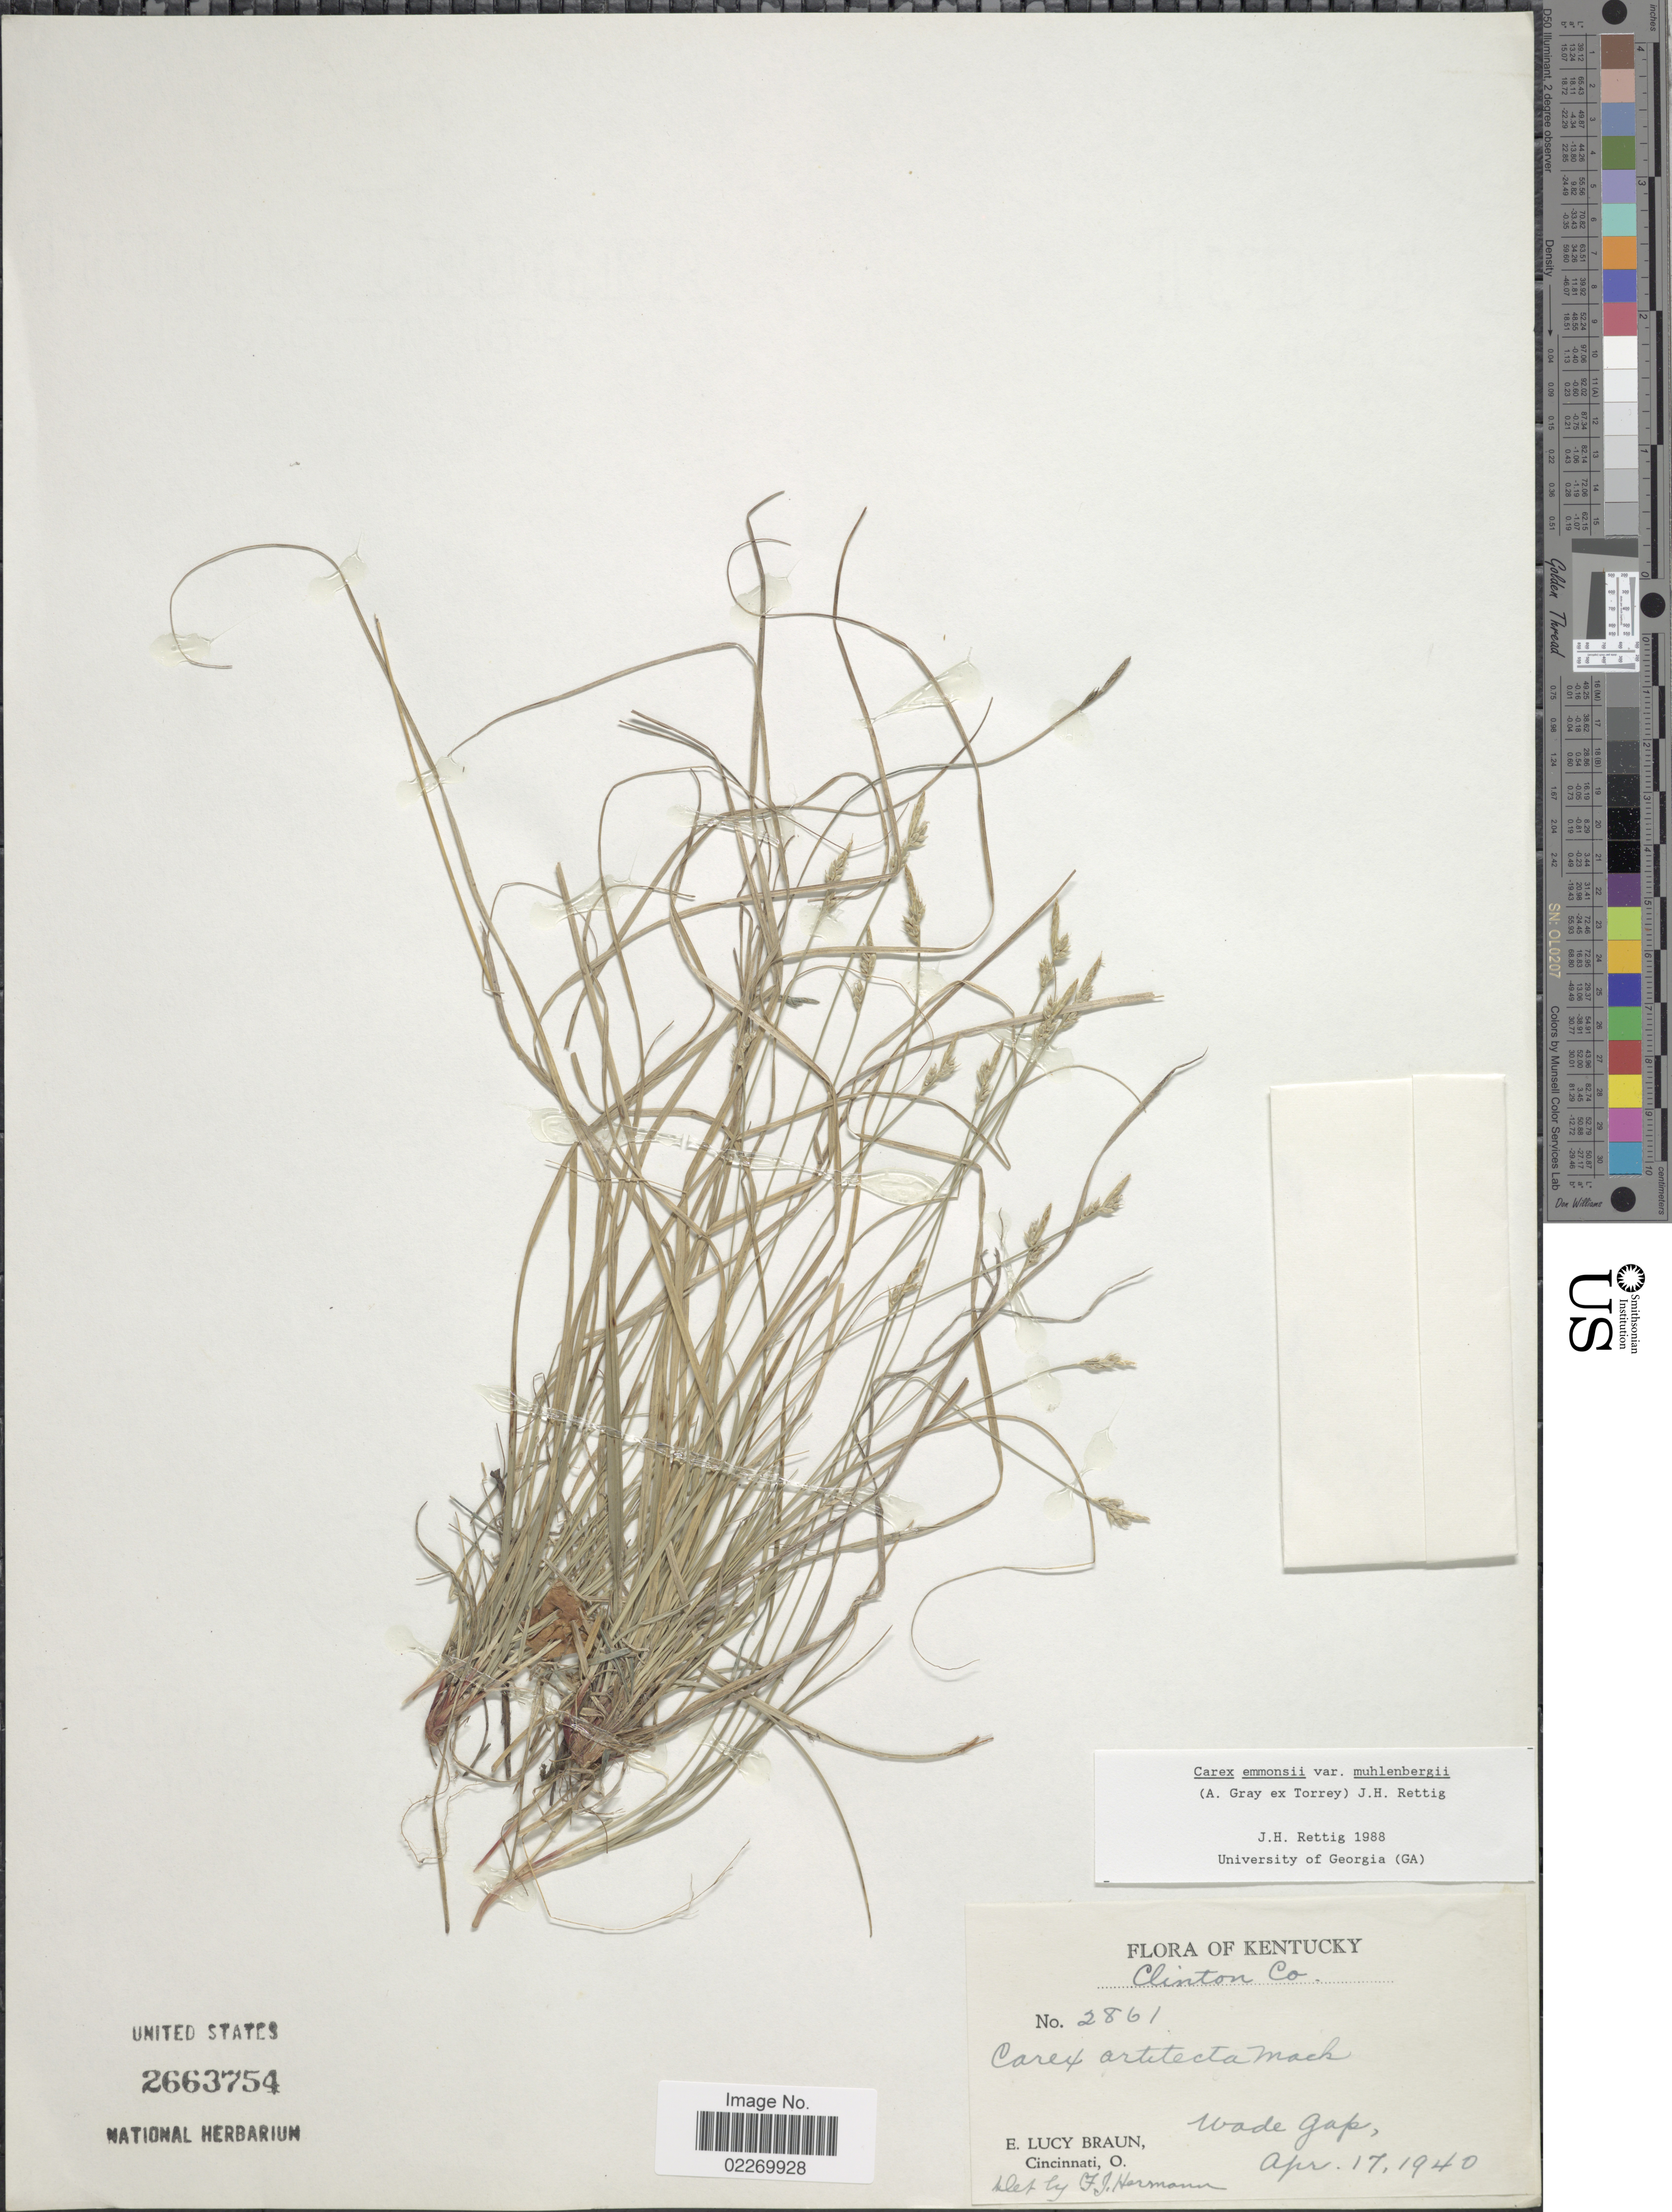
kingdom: Plantae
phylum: Tracheophyta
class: Liliopsida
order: Poales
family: Cyperaceae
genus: Carex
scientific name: Carex albicans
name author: Willd. ex Spreng.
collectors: E. L. Braun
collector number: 2861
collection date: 1940-04-17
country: United States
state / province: Kentucky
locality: Clinton Co. Wade Gap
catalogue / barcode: US 2663754